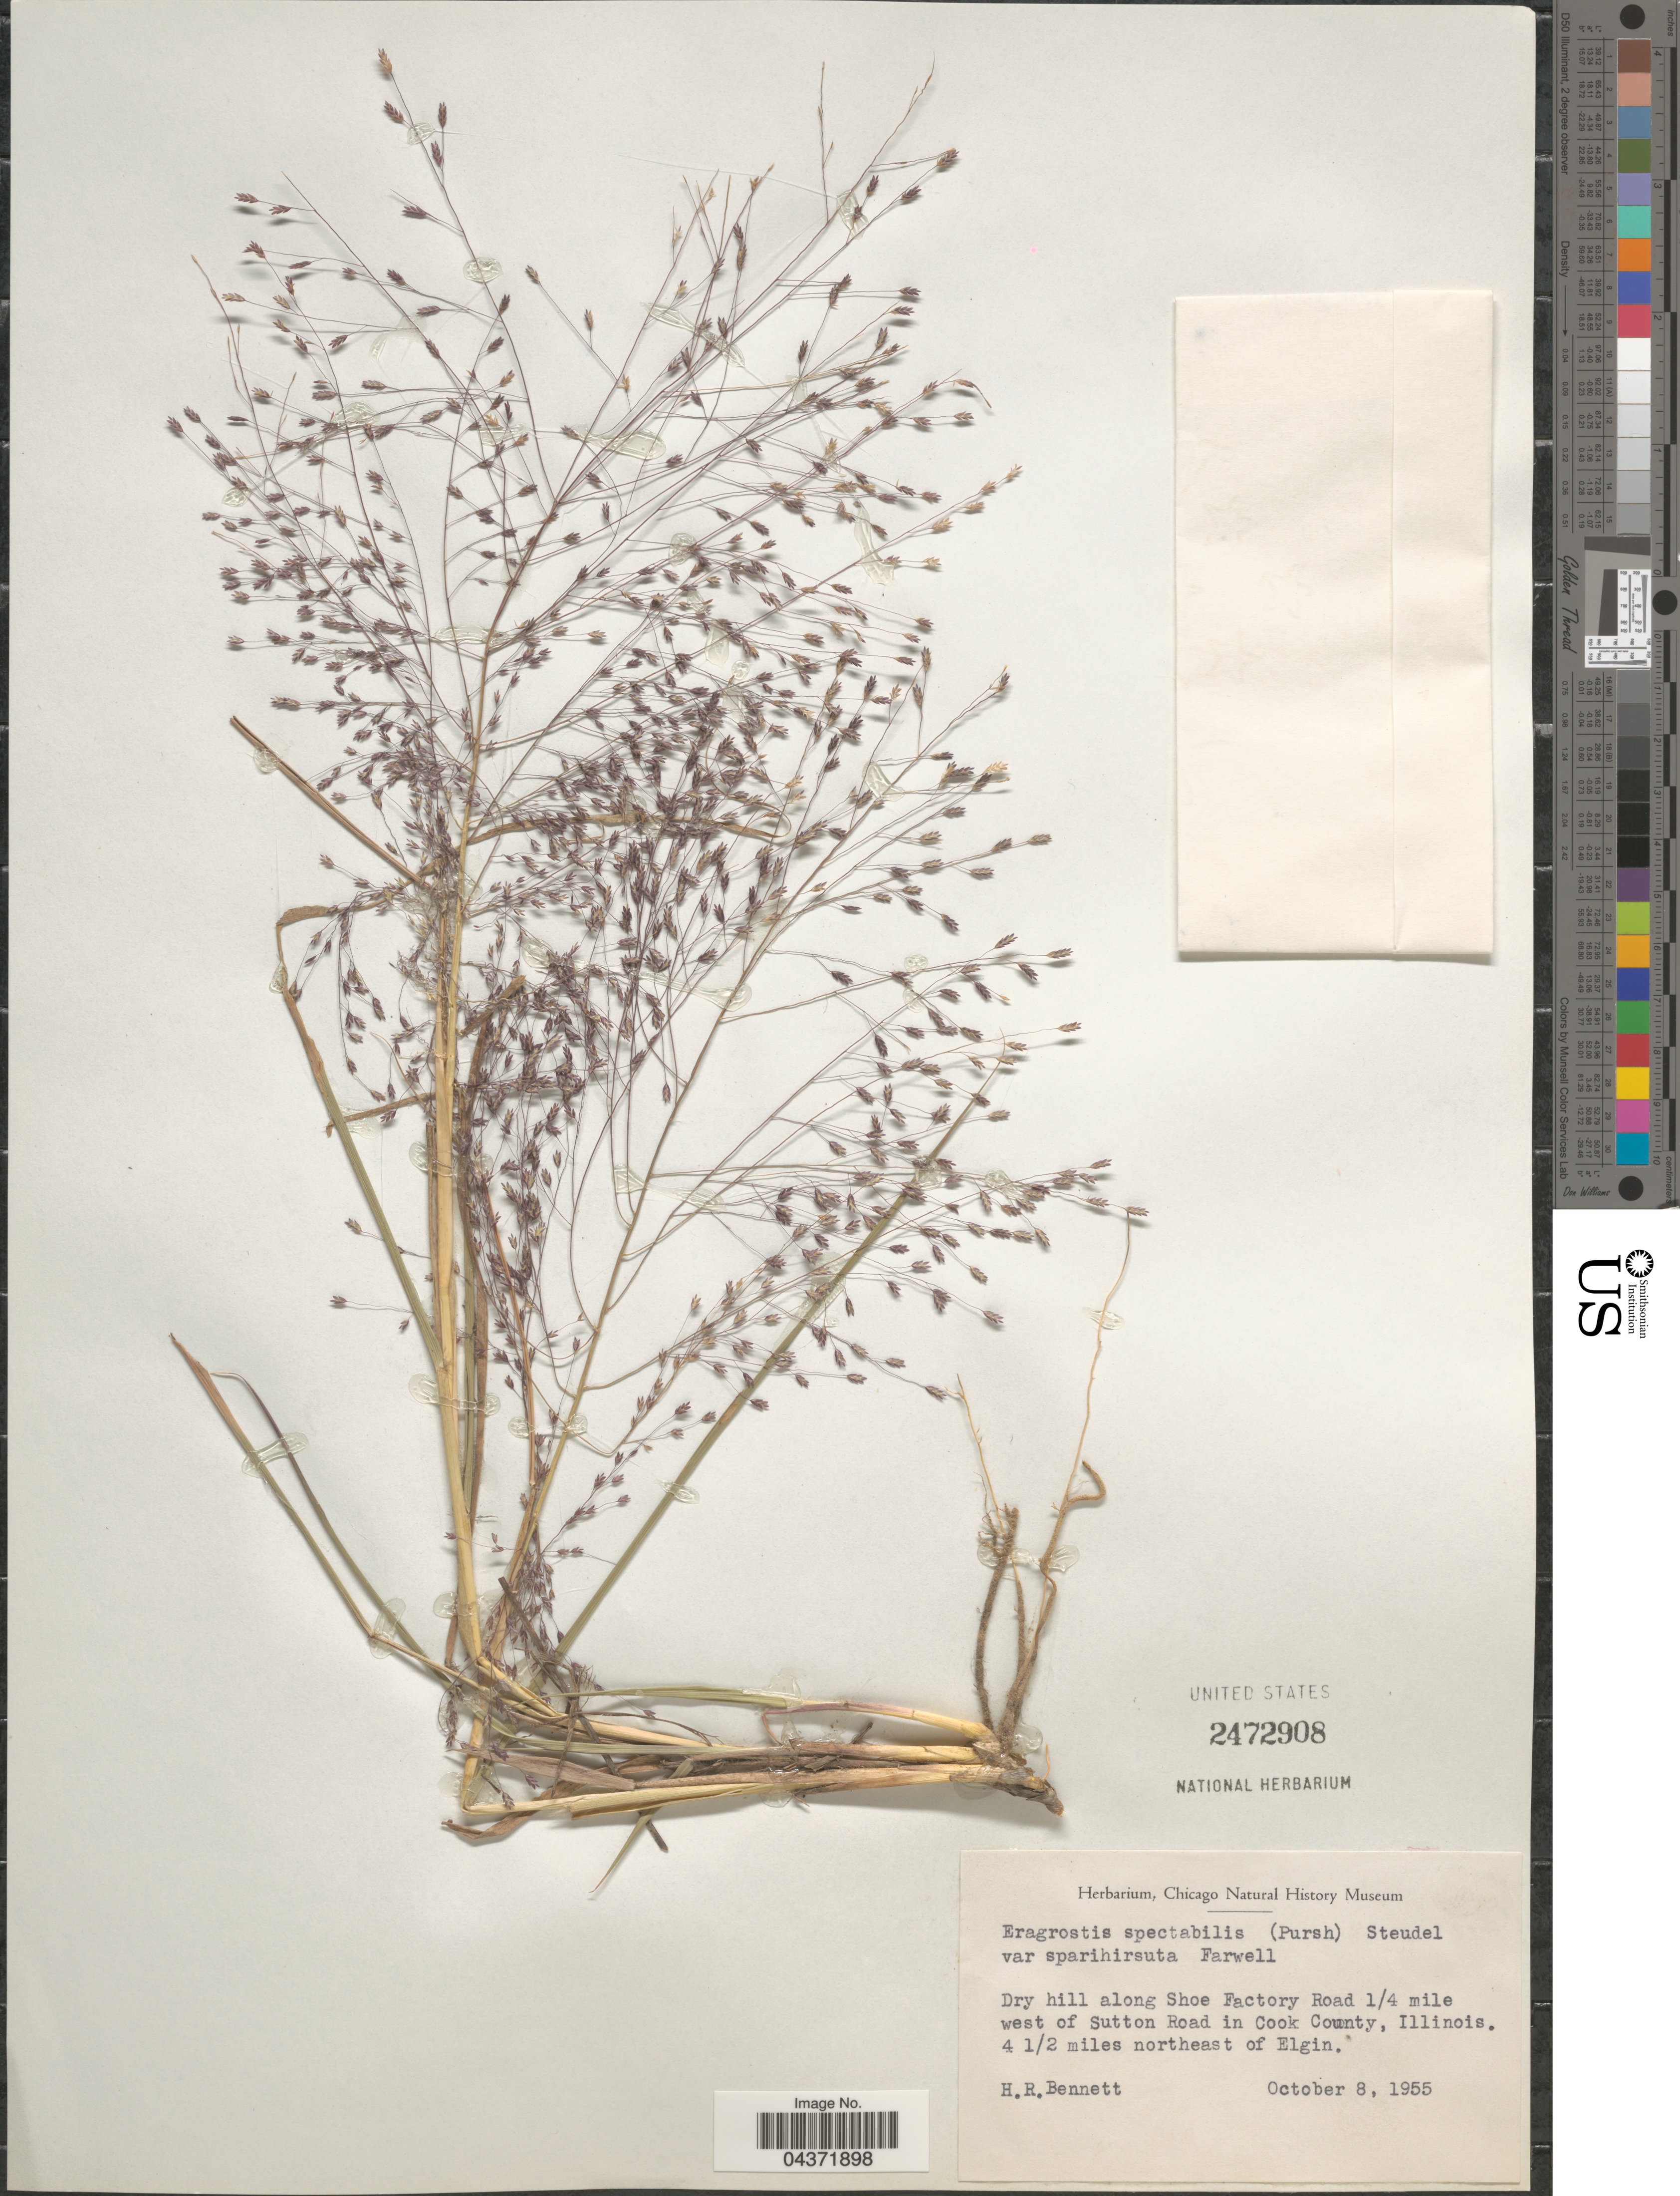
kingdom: Plantae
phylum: Tracheophyta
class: Liliopsida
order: Poales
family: Poaceae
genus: Eragrostis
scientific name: Eragrostis spectabilis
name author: (Pursh) Steud.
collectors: H. R. Bennett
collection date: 1955-10-08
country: United States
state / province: Illinois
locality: Dry hill along Shoe Factory Road 1/4 mile west of Sutton Road in Cook County. 4 1/2 miles northeast of Elgin.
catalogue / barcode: US 2472908